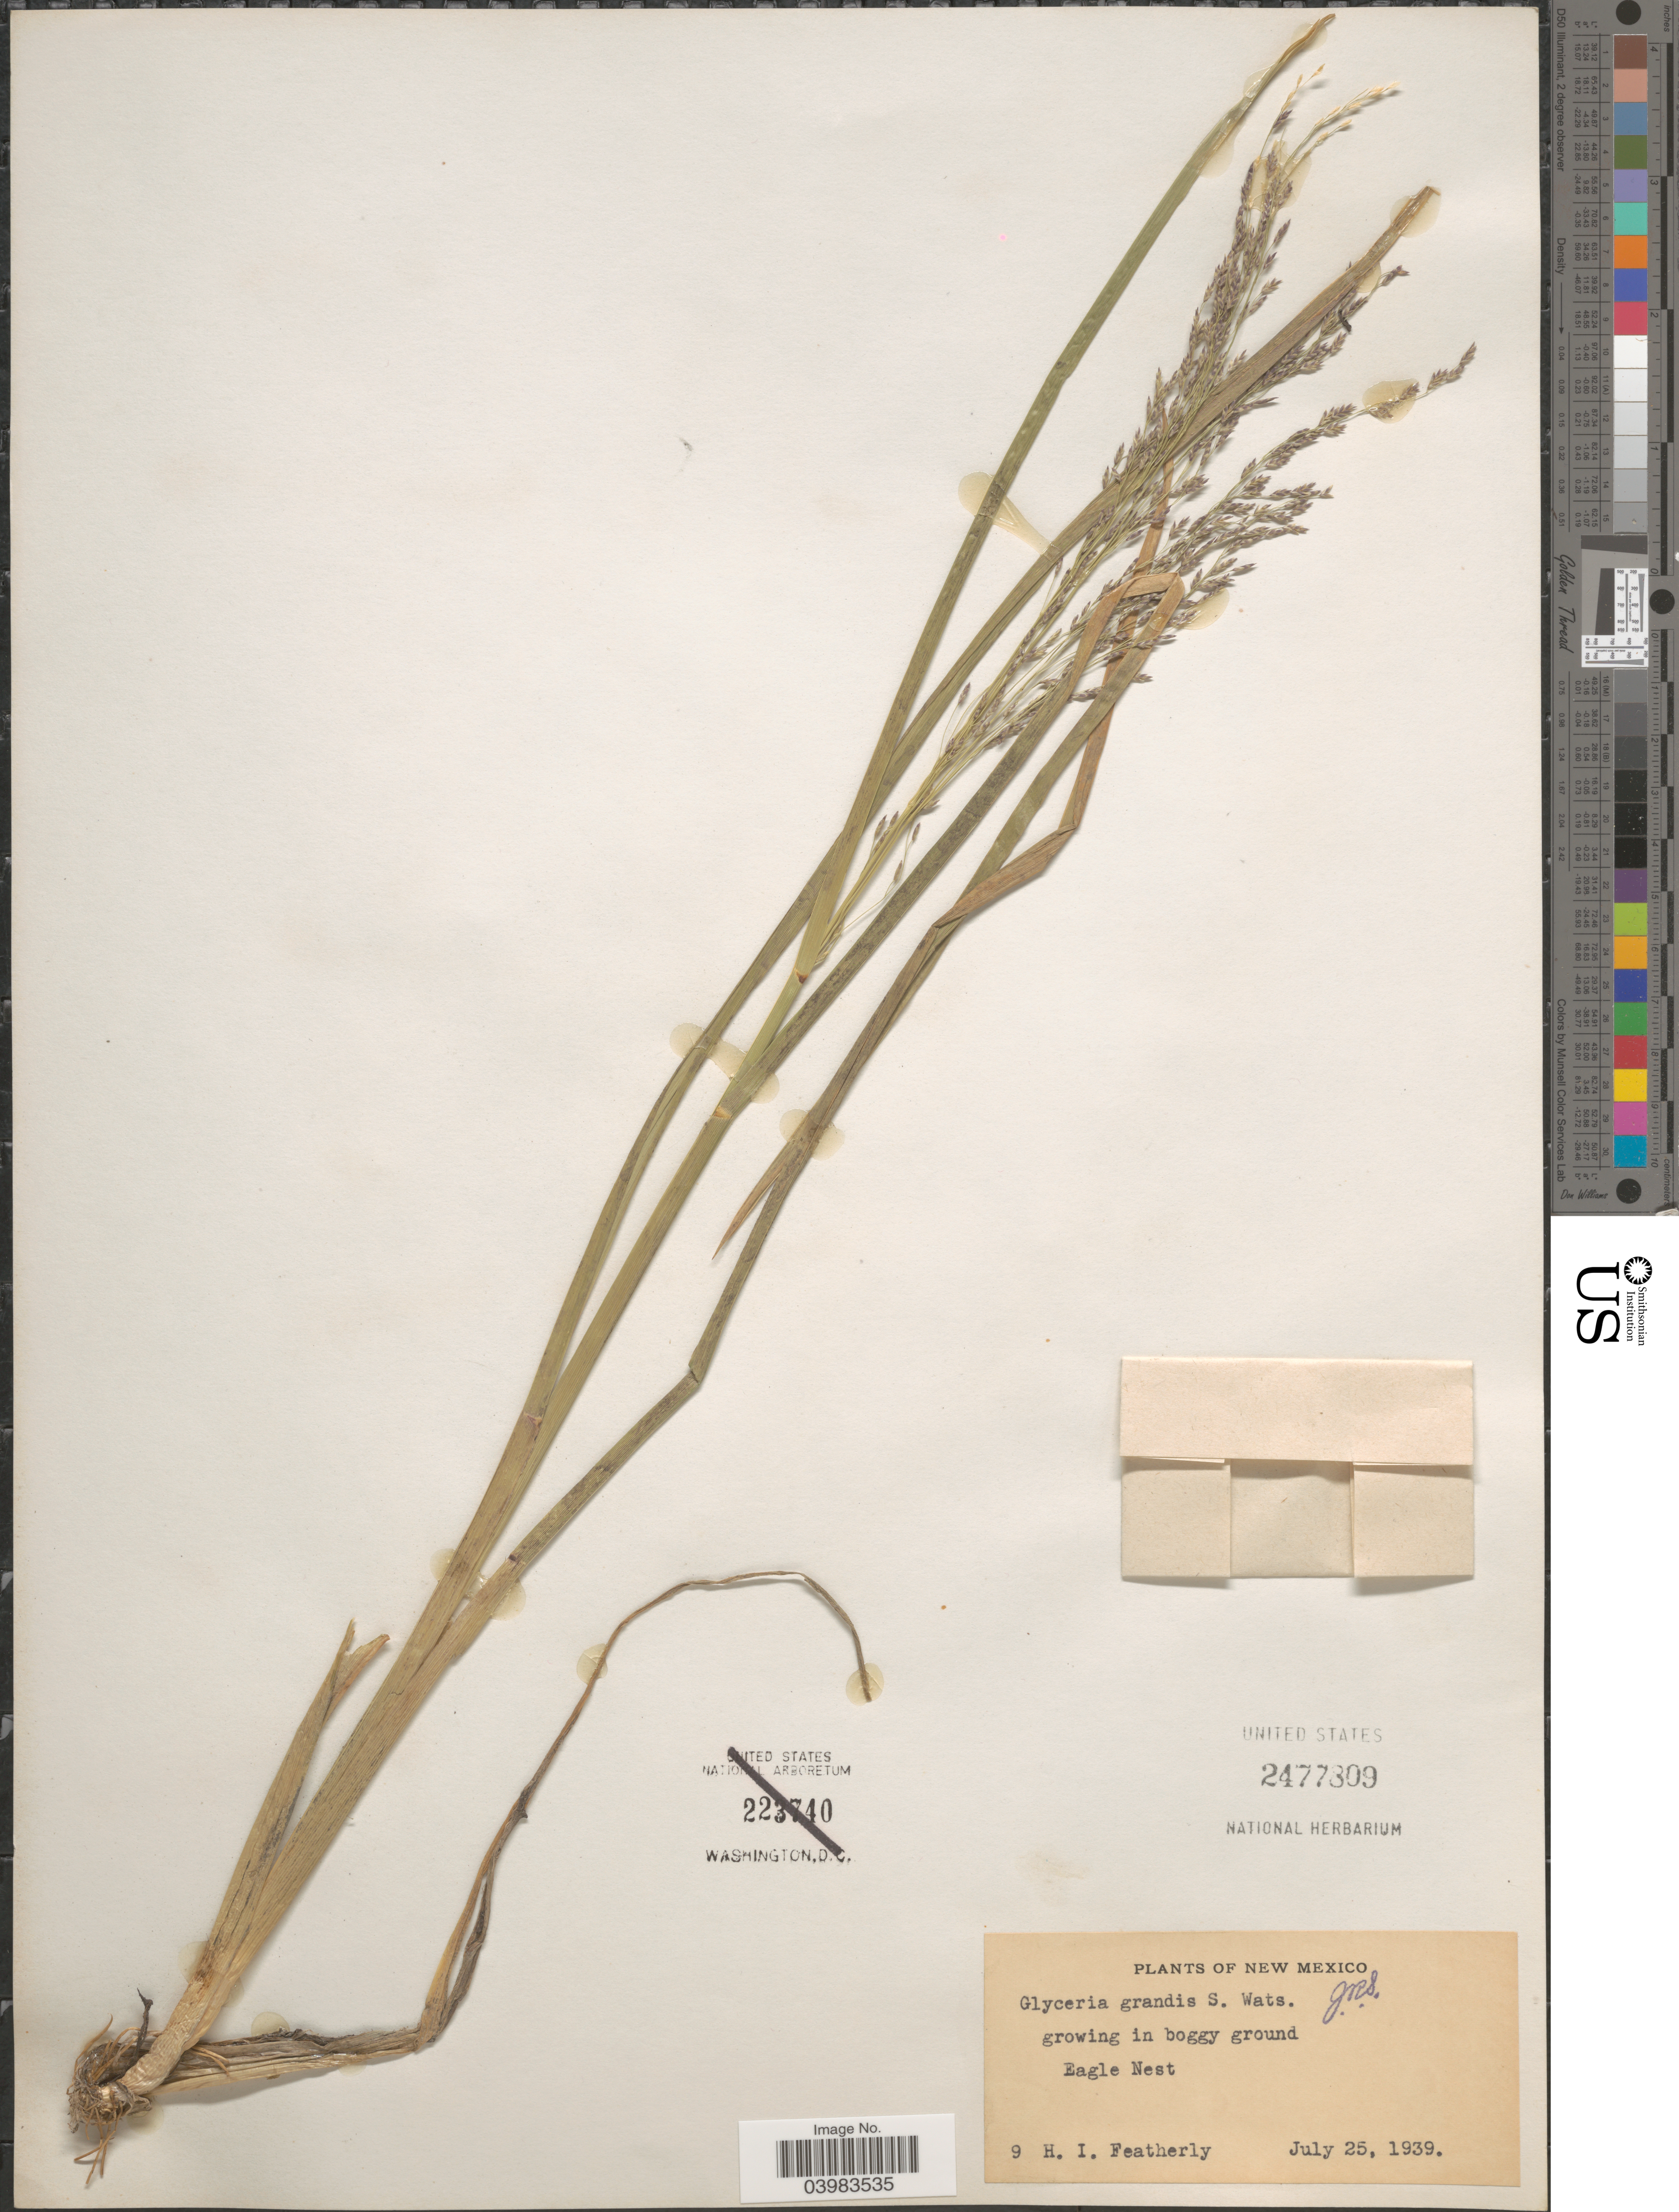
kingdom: Plantae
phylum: Tracheophyta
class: Liliopsida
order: Poales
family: Poaceae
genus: Glyceria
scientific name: Glyceria grandis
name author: S. Watson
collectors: H. Featherly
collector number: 9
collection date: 1939-07-25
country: United States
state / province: New Mexico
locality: Growing in boggy ground. Eagle Nest.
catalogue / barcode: US 2477809